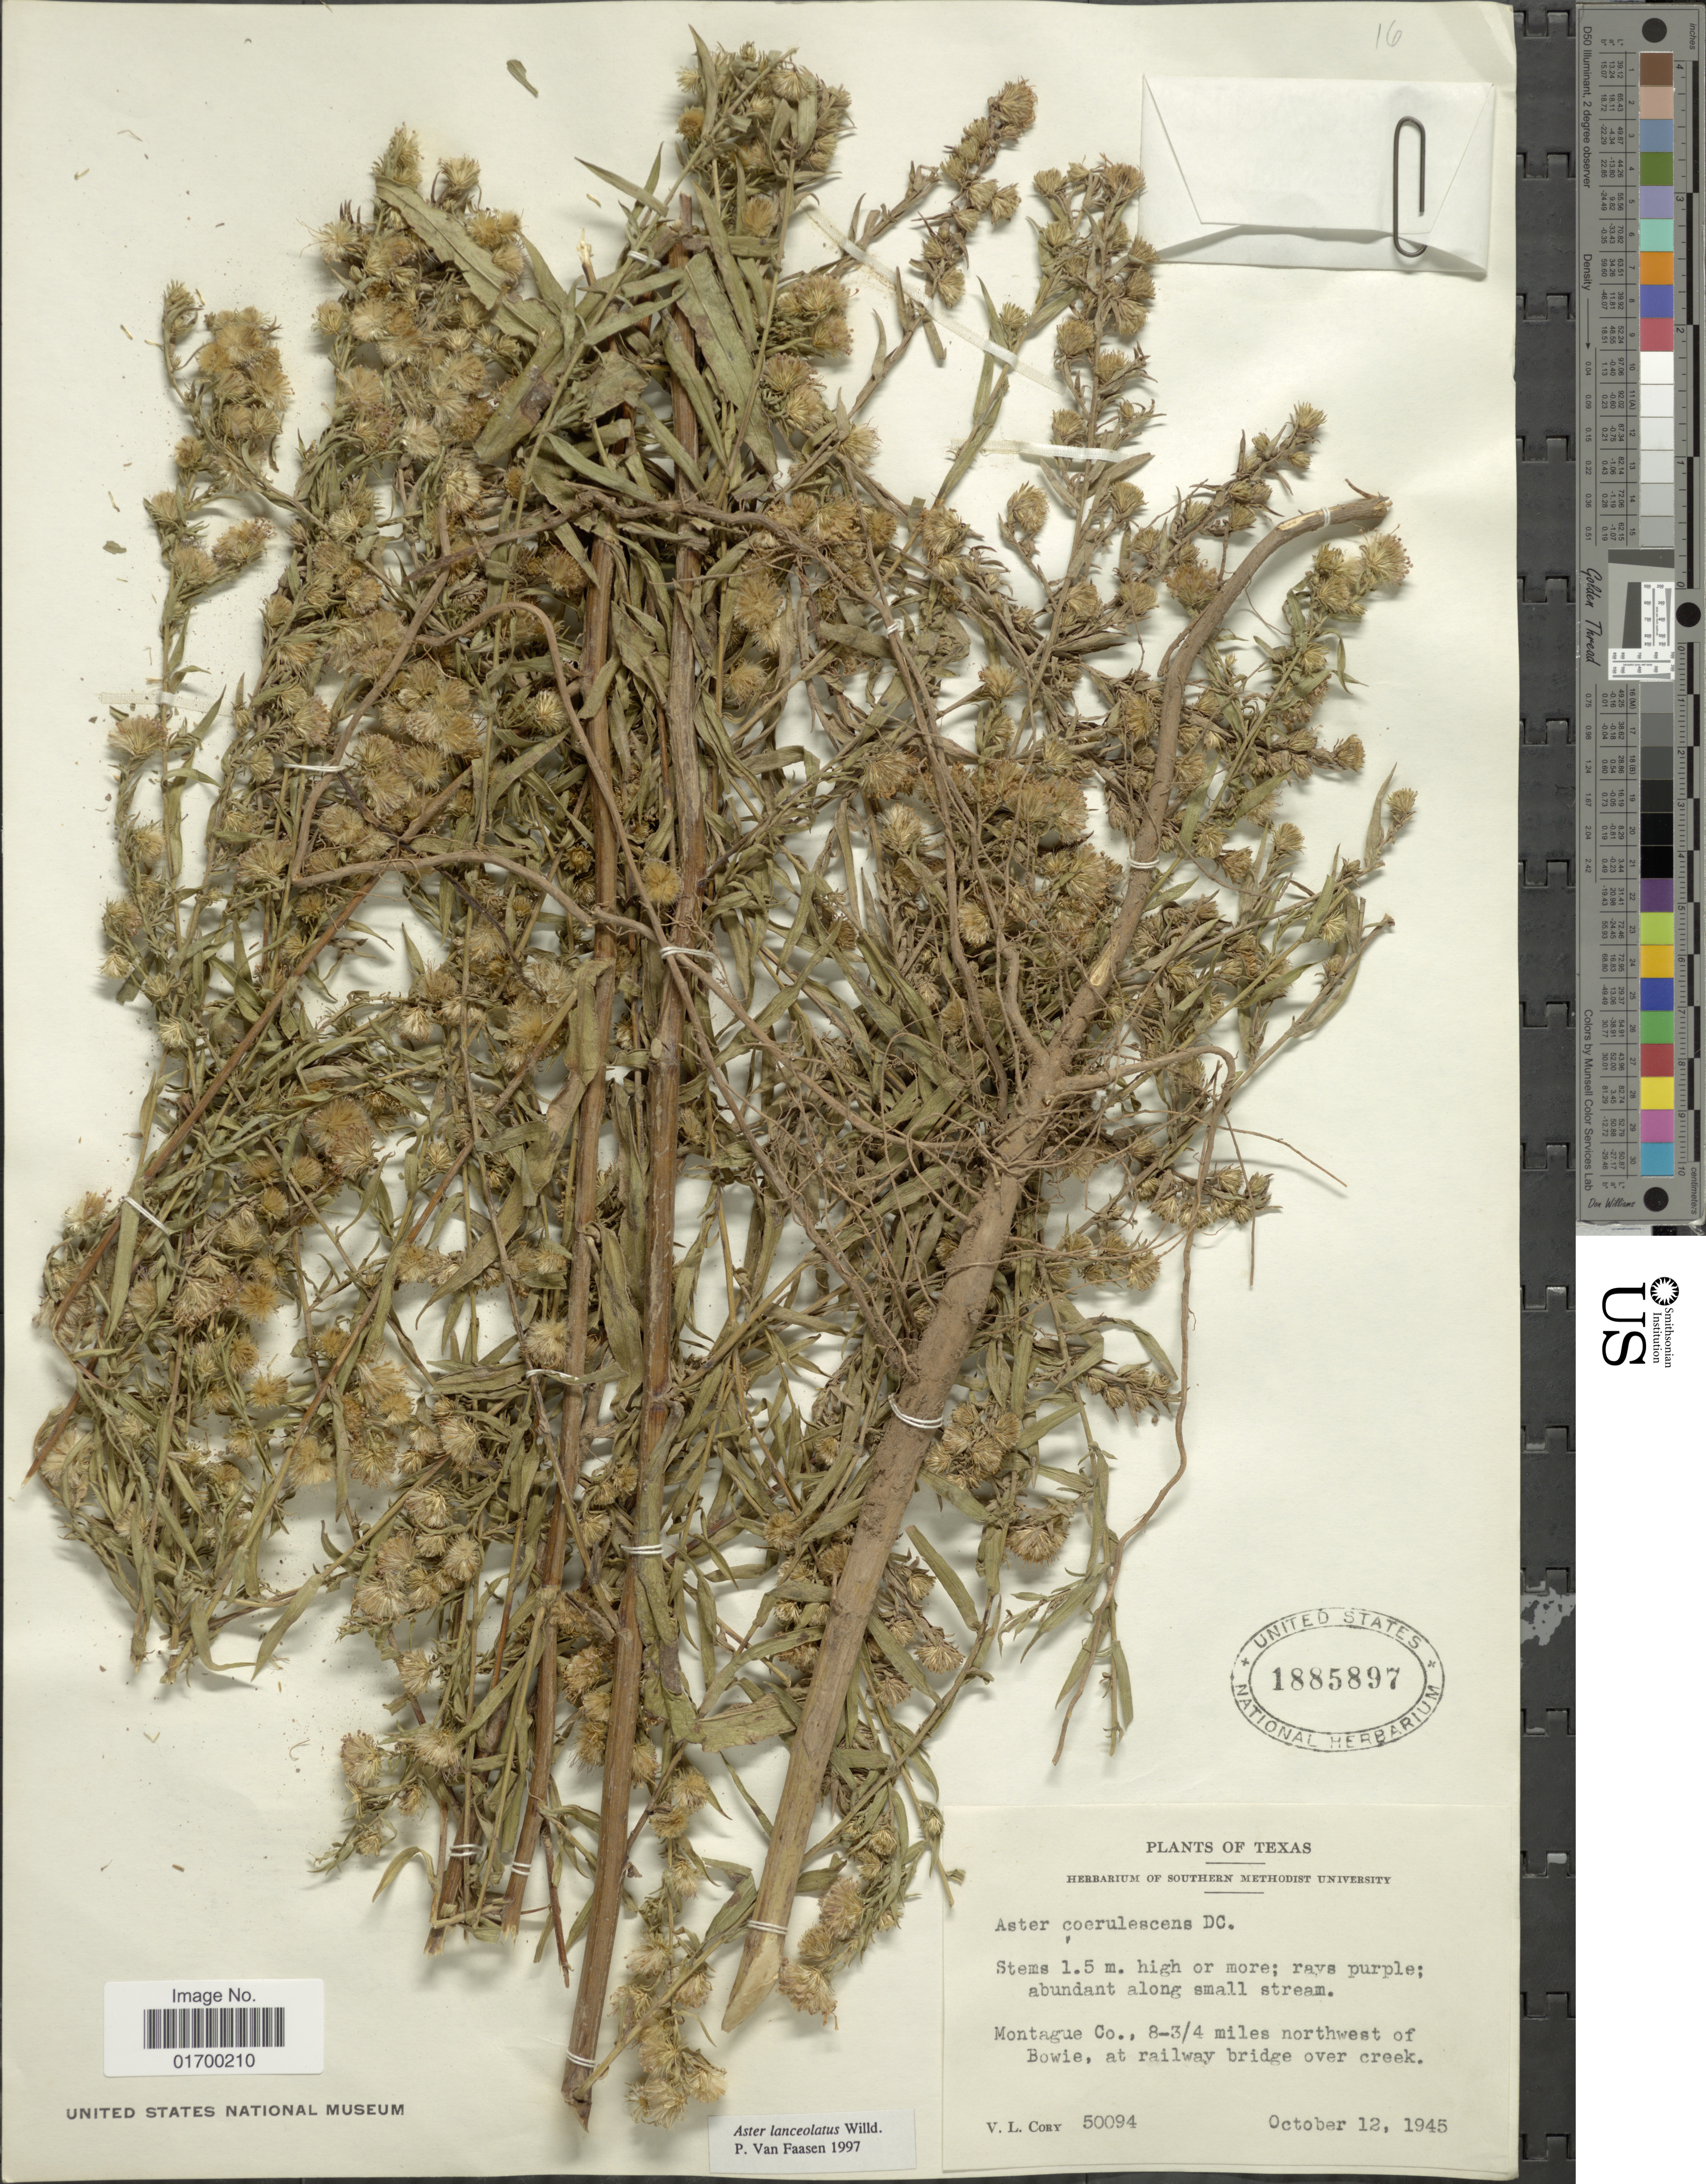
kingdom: Plantae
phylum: Tracheophyta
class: Magnoliopsida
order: Asterales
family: Asteraceae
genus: Symphyotrichum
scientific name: Symphyotrichum lanceolatum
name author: (Willd.) G.L. Nesom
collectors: V. Cory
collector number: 50094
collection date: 1945-10-12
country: United States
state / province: Texas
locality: Montague Co., 8-¾ miles northwest of Bowie, at railway bridge over creek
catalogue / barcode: US 1885897